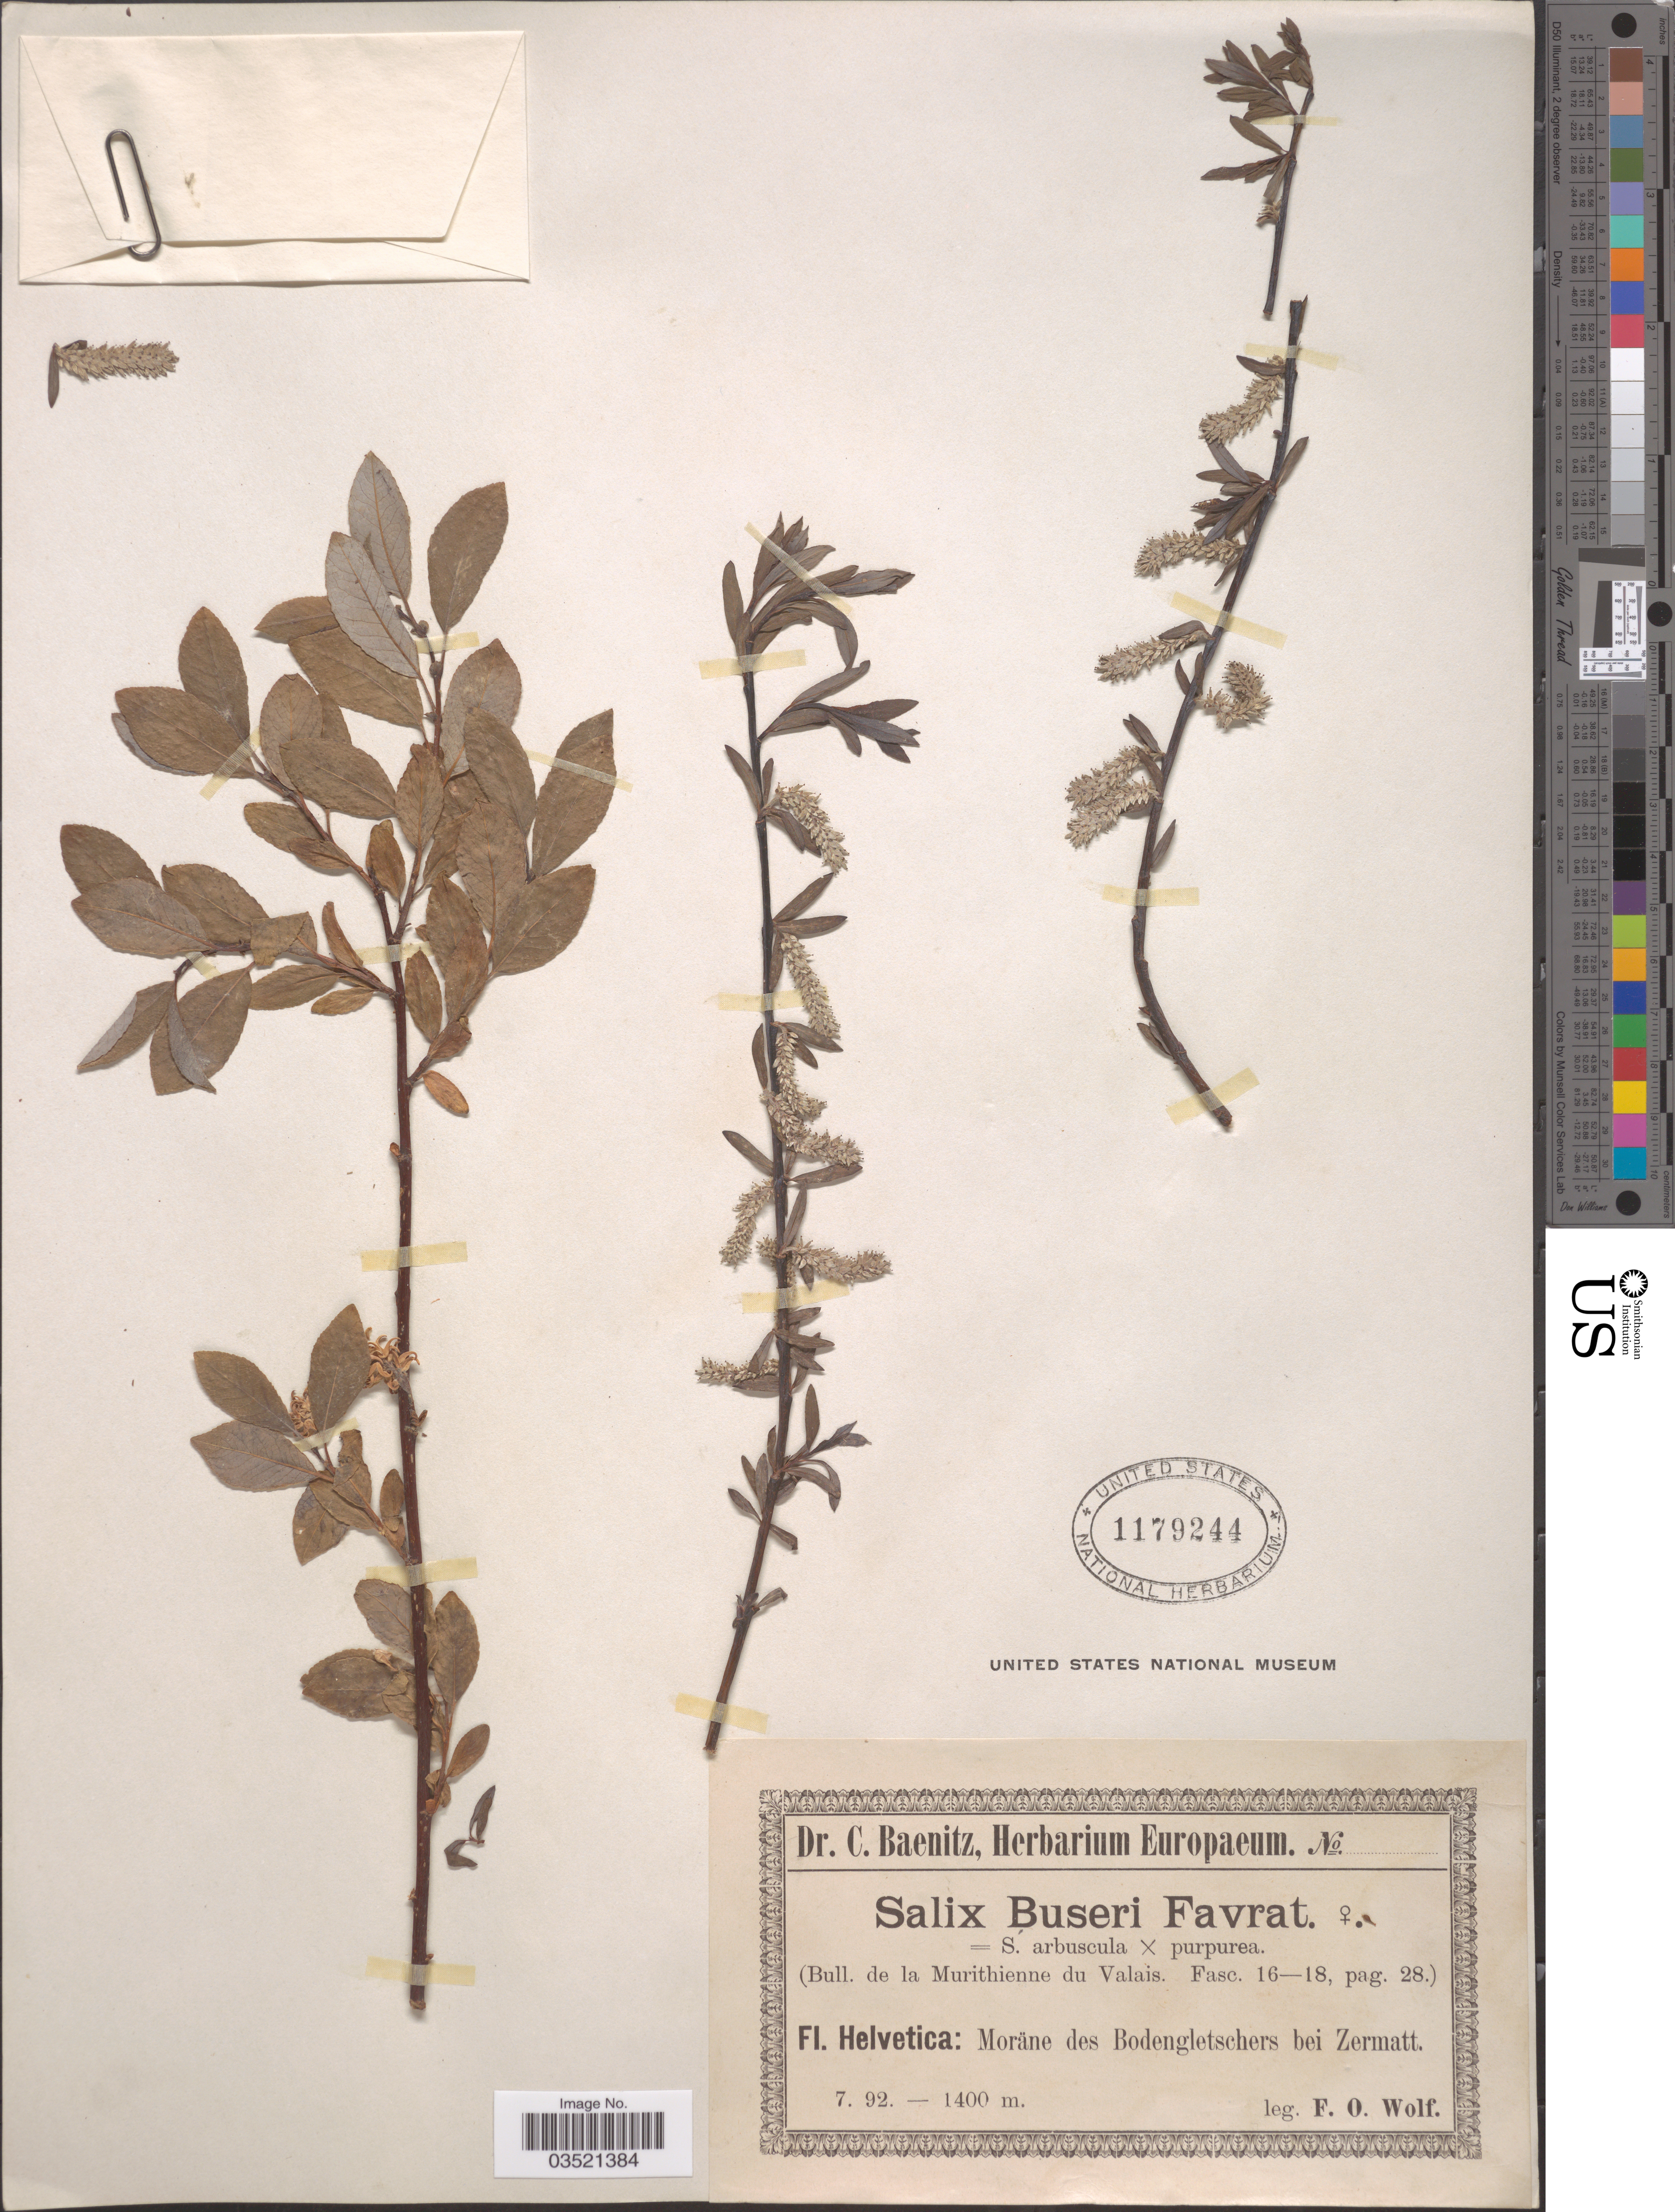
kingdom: Plantae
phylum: Tracheophyta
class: Magnoliopsida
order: Malpighiales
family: Salicaceae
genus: Salix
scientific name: Salix buseri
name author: Favrat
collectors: F. Wolf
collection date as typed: Transcribed d/m/y: /7/92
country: Switzerland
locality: Helvetica: Moräne des Bodengletschers bei Zermatt.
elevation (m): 1400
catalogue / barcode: US 1179244